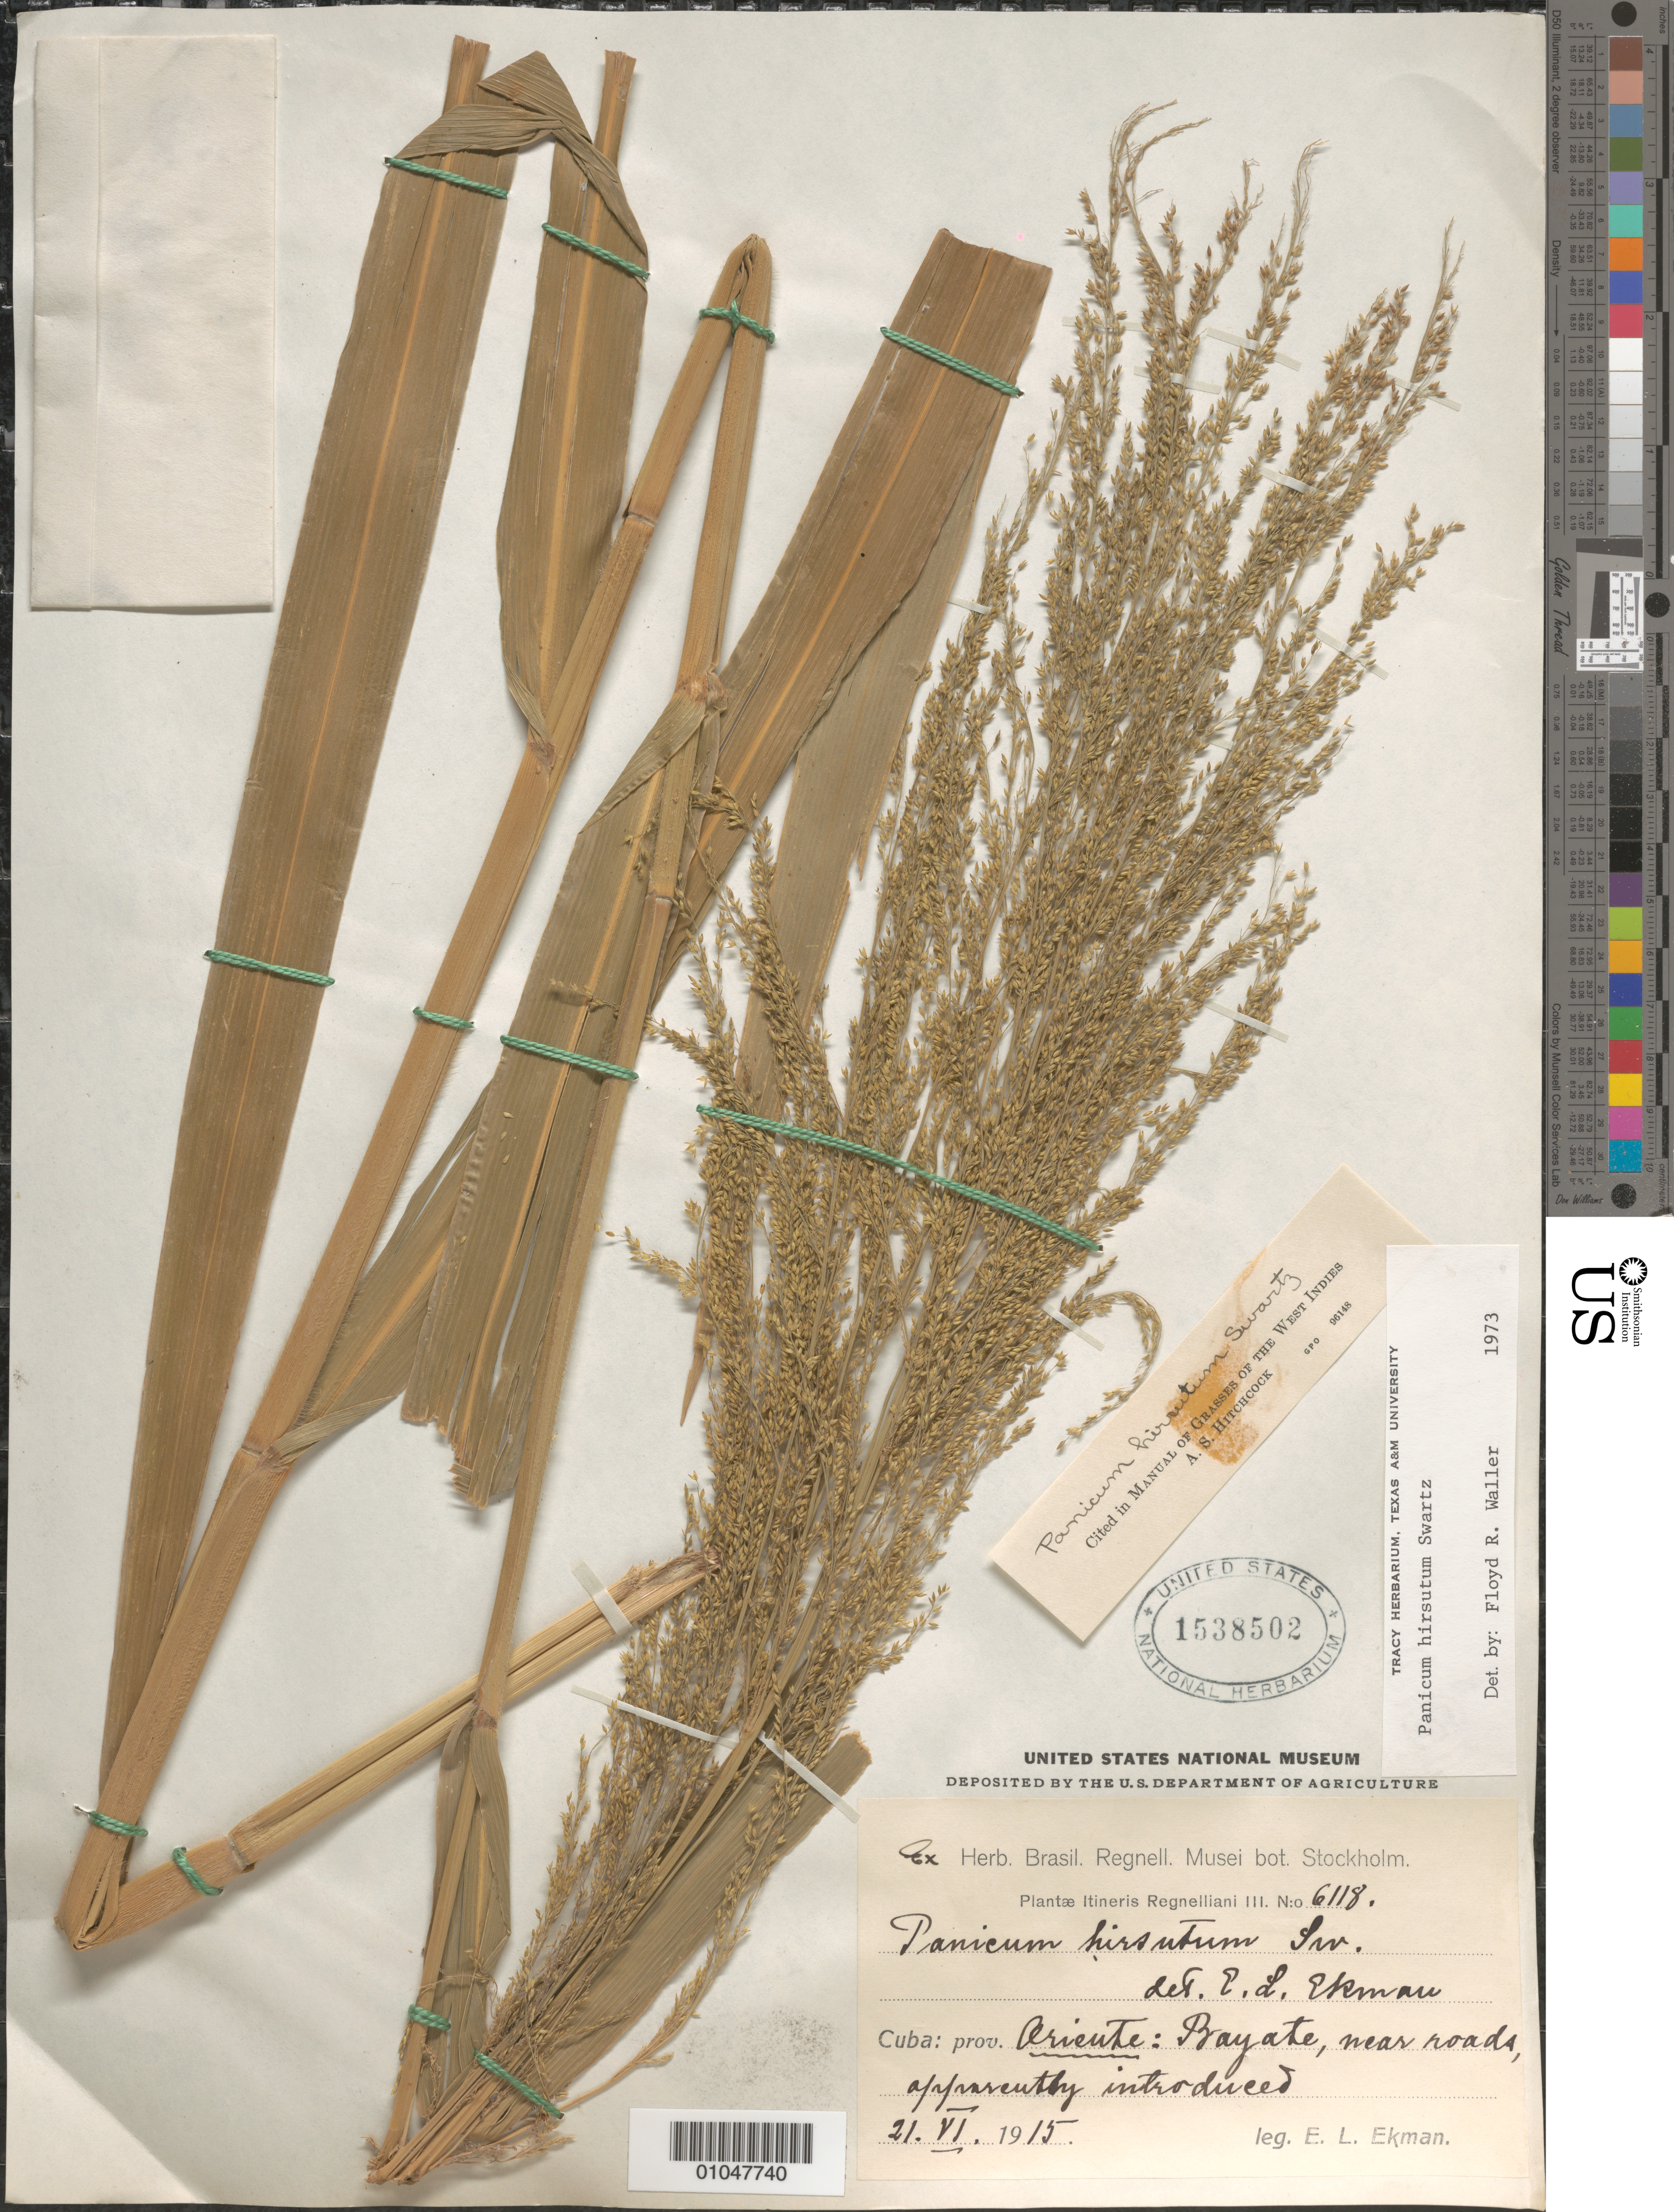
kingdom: Plantae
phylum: Tracheophyta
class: Liliopsida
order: Poales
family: Poaceae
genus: Panicum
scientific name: Panicum hirsutum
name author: Sw.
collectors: E. L. Ekman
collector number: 6118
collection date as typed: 21 Jun 1915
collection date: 1915-06-21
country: Cuba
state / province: Oriente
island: Cuba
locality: Bayate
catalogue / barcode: US 1538502